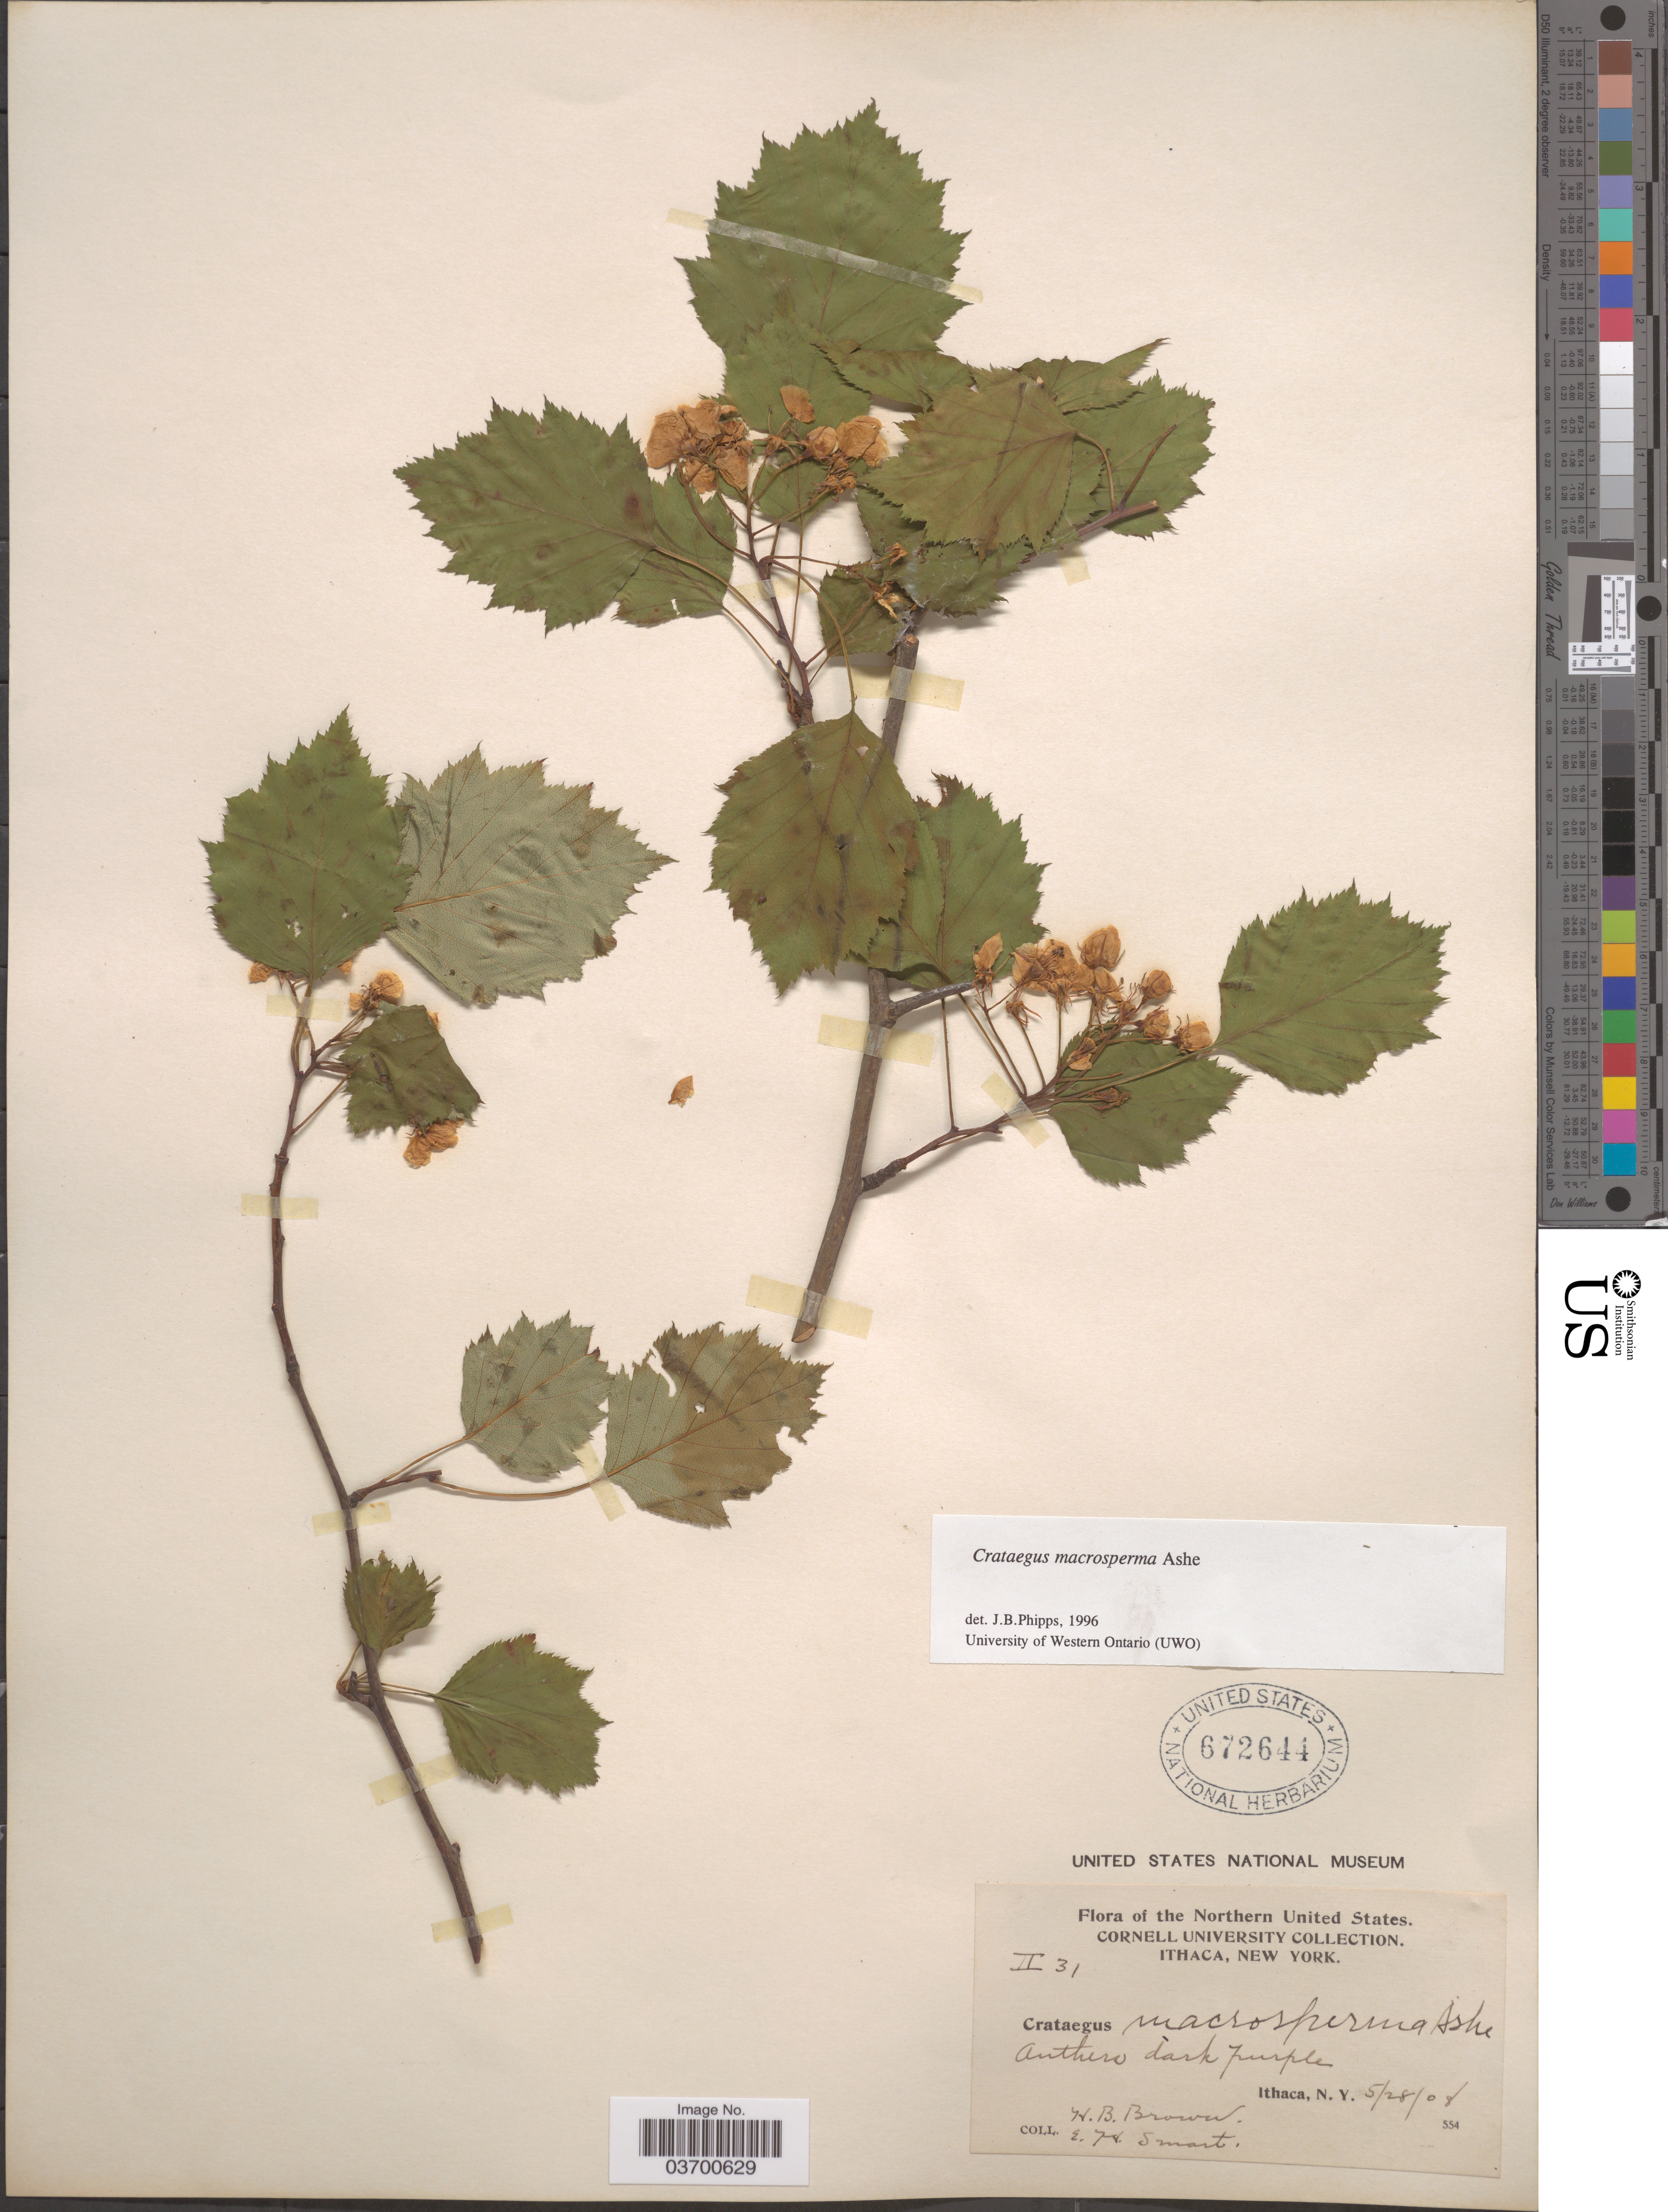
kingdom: Plantae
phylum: Tracheophyta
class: Magnoliopsida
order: Rosales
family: Rosaceae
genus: Crataegus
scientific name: Crataegus macrosperma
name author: Ashe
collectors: H. B. Brown & E. Smart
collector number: II31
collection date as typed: Transcribed d/m/y: 28/5/8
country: United States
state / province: New York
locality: Northern United States. Ithaca.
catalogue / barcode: US 672644